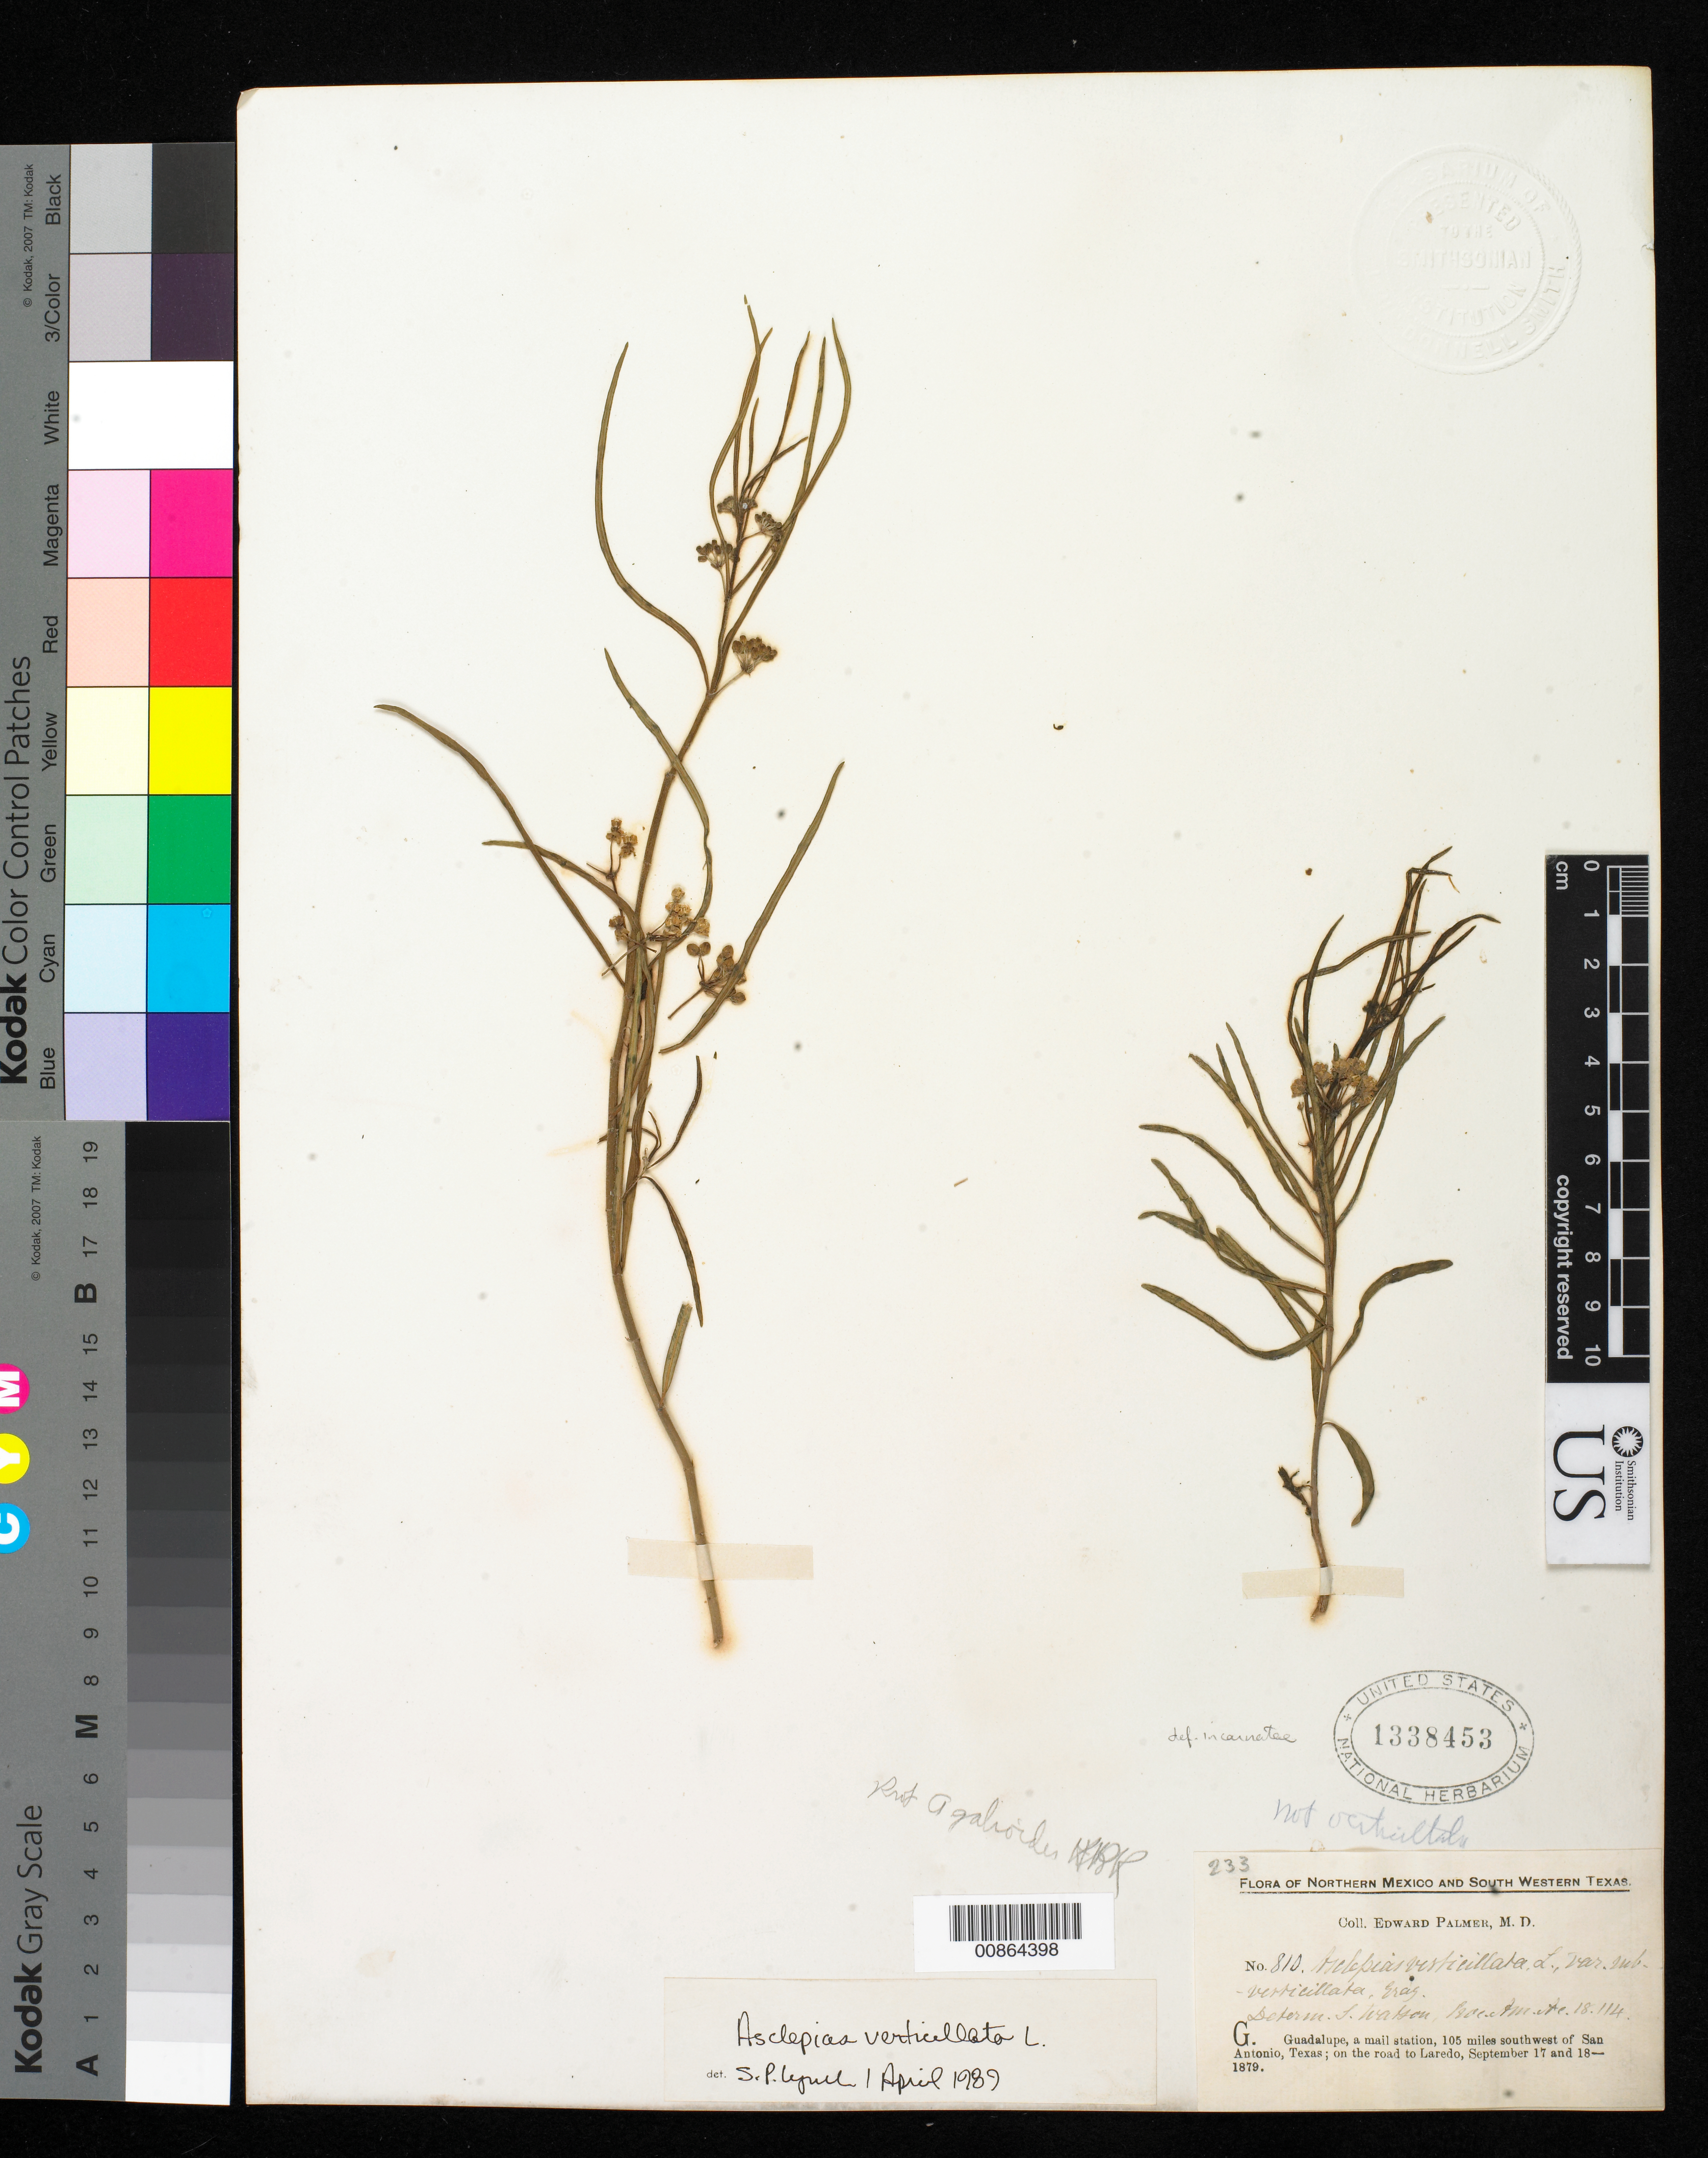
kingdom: Plantae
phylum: Tracheophyta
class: Magnoliopsida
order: Gentianales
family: Apocynaceae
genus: Asclepias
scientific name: Asclepias verticillata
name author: L.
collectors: E. Palmer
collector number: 810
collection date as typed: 17 Sep 1879 to 18 Sep 1879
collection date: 1879-09-17/1879-09-18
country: United States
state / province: Texas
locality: G. Guadalupe, a mail station, 105 miles south west of San Antonio, Texas; on the road to Laredo.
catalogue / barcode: US 1338453